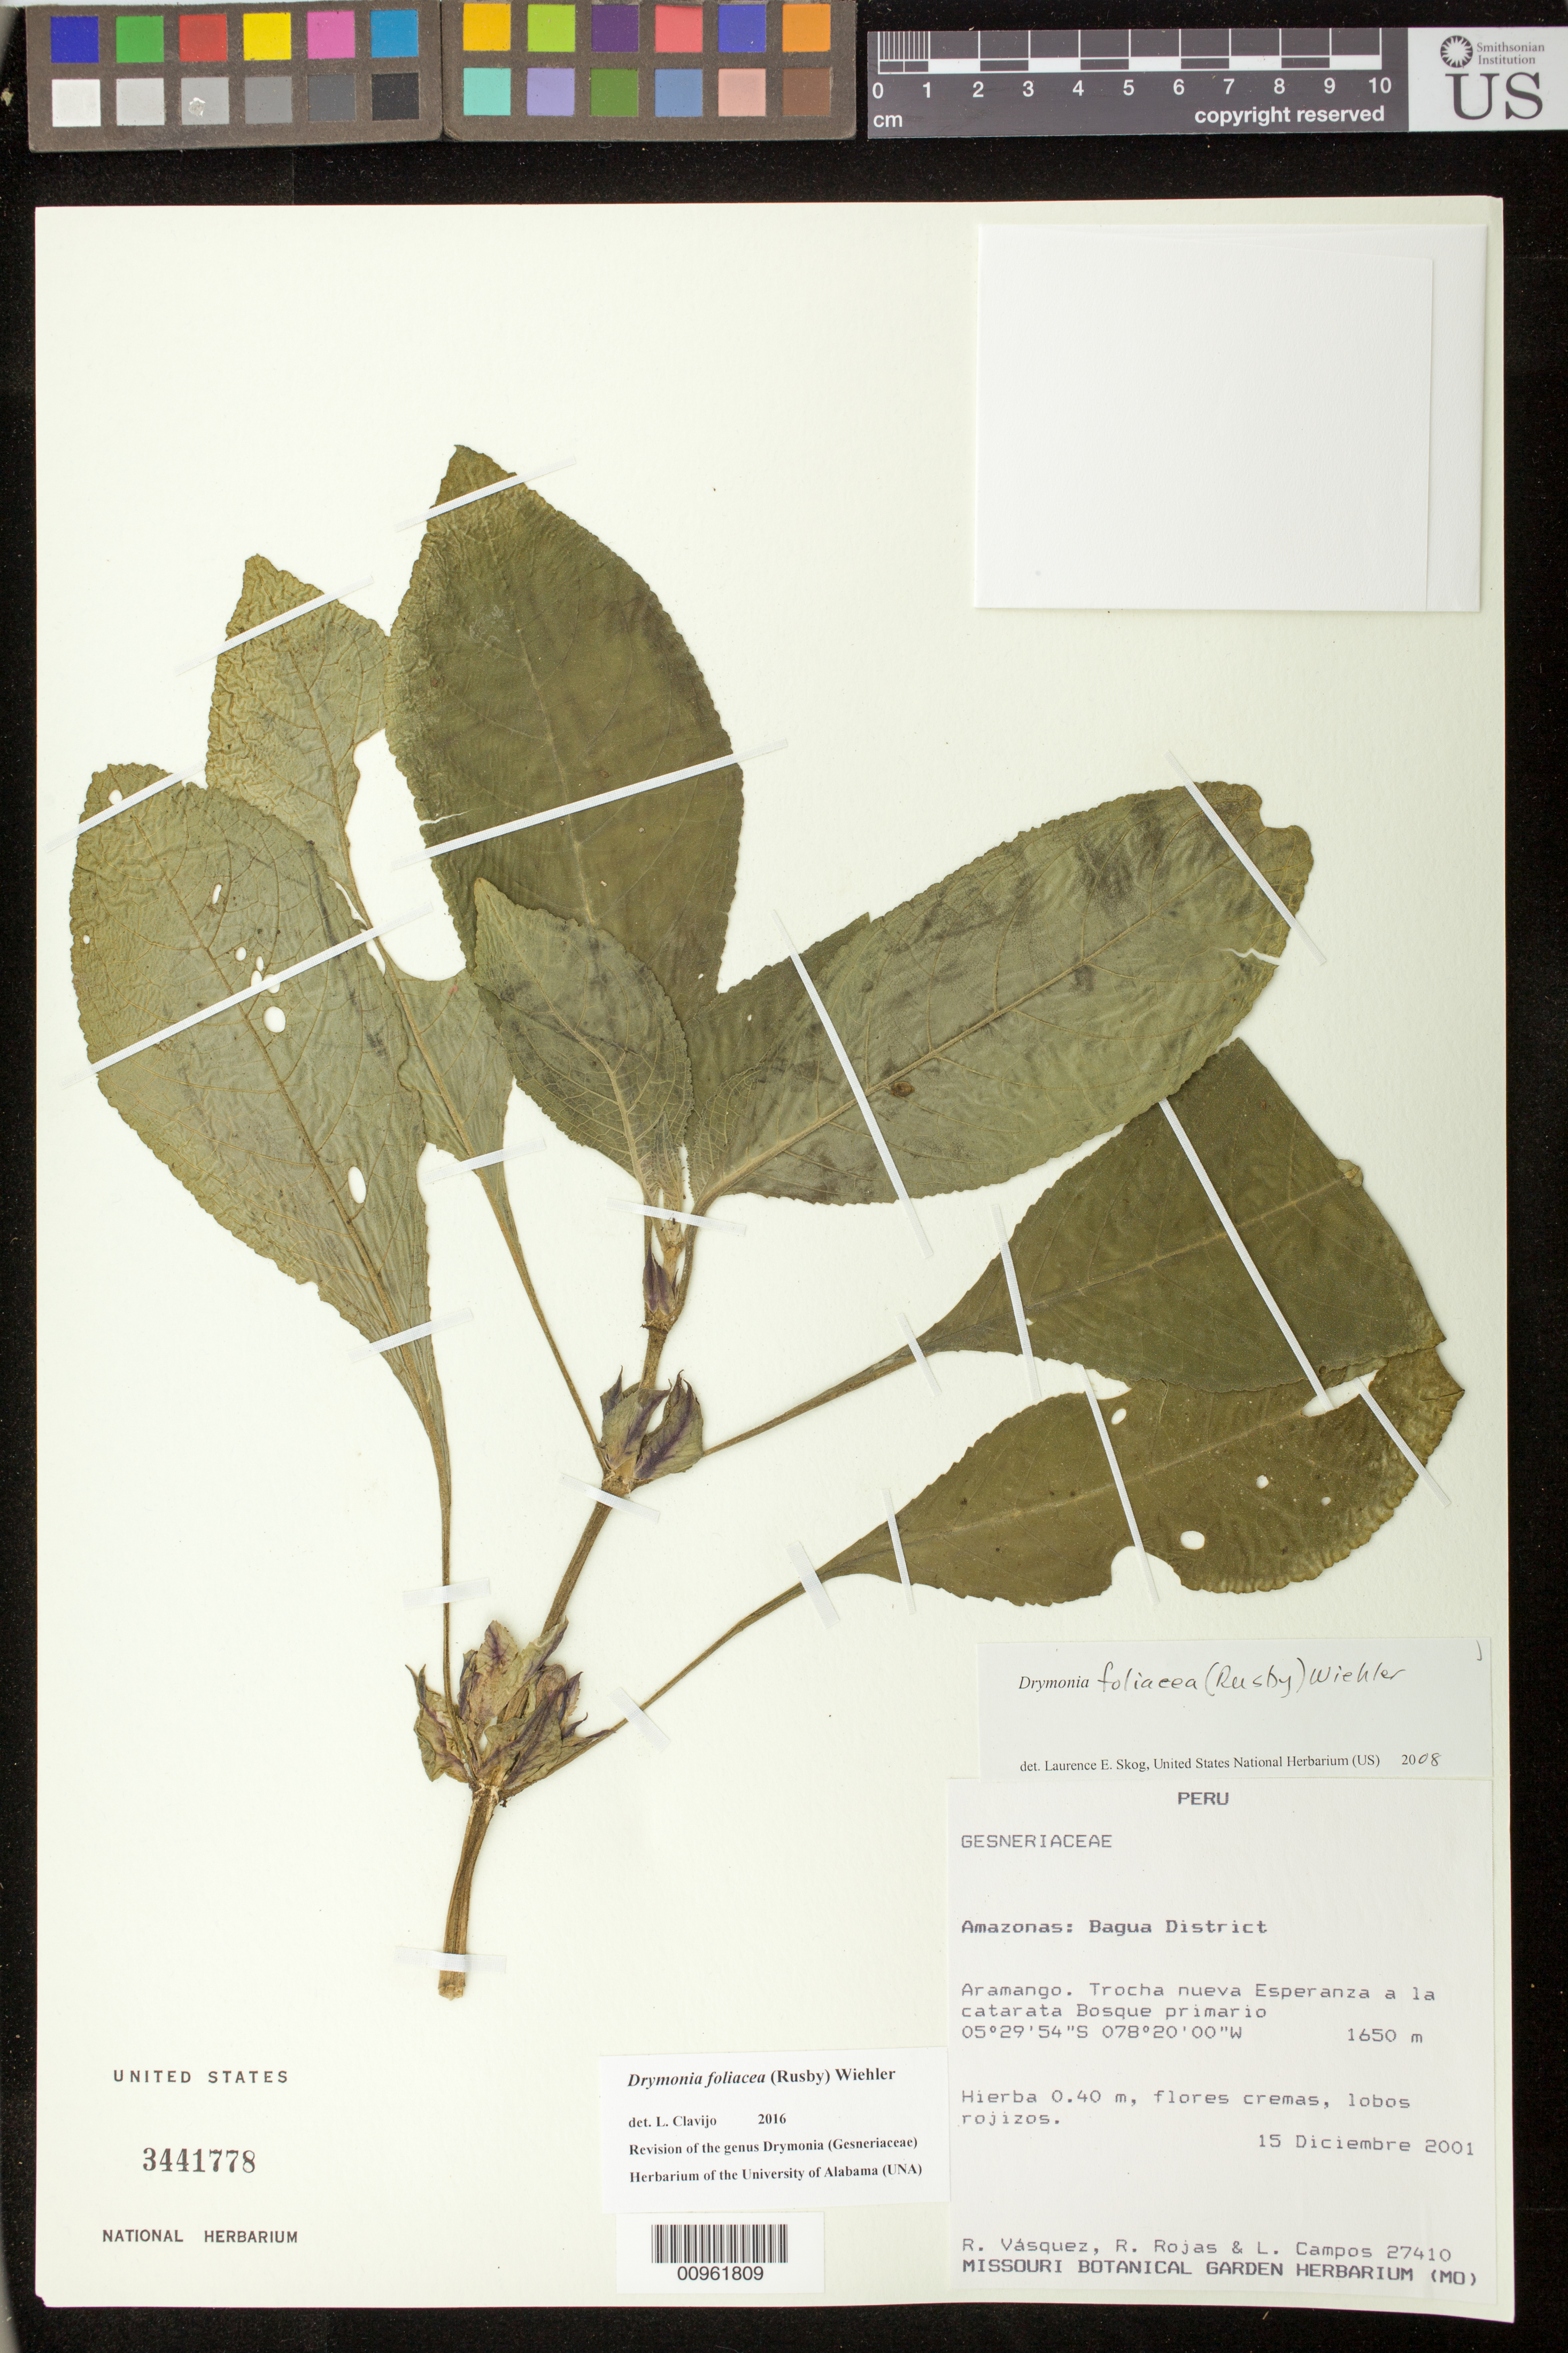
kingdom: Plantae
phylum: Tracheophyta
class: Magnoliopsida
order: Lamiales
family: Gesneriaceae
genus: Drymonia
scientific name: Drymonia foliacea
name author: (Rusby) Wiehler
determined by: Skog, Laurence E.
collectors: R. Vásquez, R. Rojas & L. Campos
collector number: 27410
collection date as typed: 15 Dec 2001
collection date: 2001-12-15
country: Peru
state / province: Amazonas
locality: Amazonas: Bagua District. Aramango, trocha nueva Esperanza a la catarata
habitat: Bosque primario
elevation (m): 1650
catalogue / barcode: US 3441778